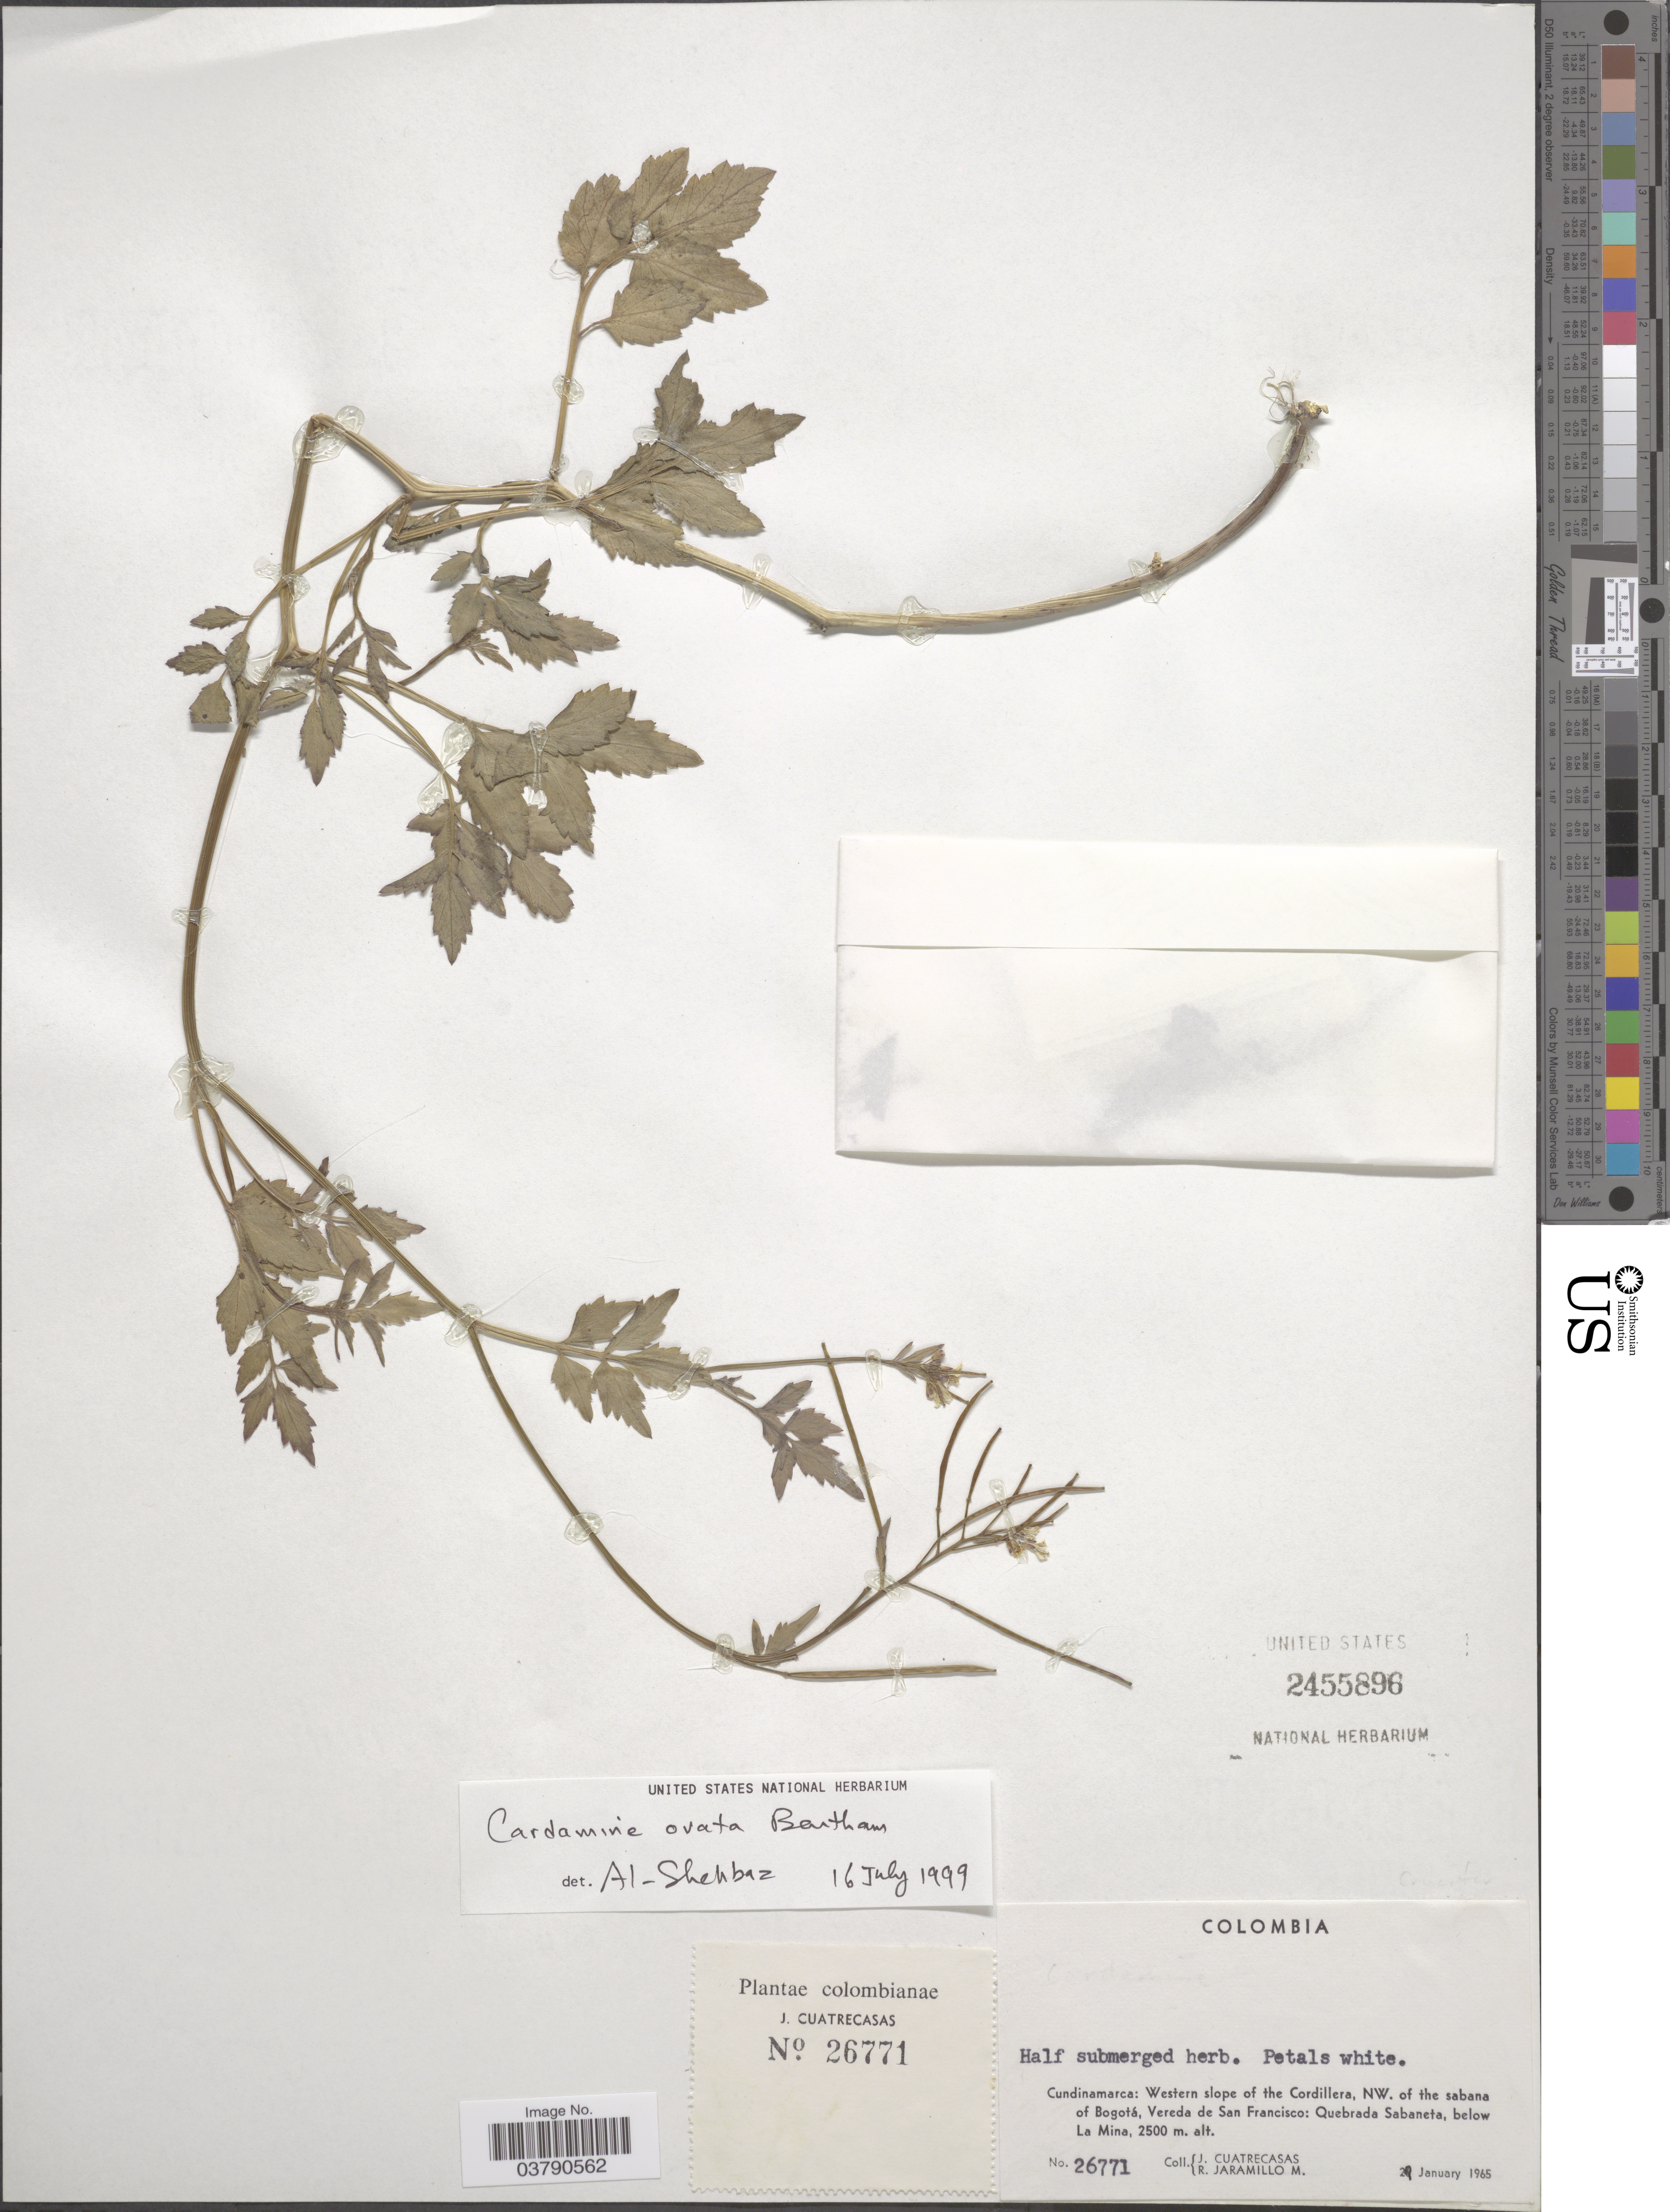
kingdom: Plantae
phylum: Tracheophyta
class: Magnoliopsida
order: Brassicales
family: Brassicaceae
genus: Cardamine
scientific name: Cardamine ovata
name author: Benth.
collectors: J. Cuatrecasas & R. Jaramillo M.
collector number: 26771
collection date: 1965-01-29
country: Colombia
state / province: Cundinamarca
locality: Western slope of the Cordillera, NW. of the sabana de Bogotá, Vereda de San Francisco: Quebrada Sabaneta, below La Mina.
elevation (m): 2500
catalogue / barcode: US 2455896